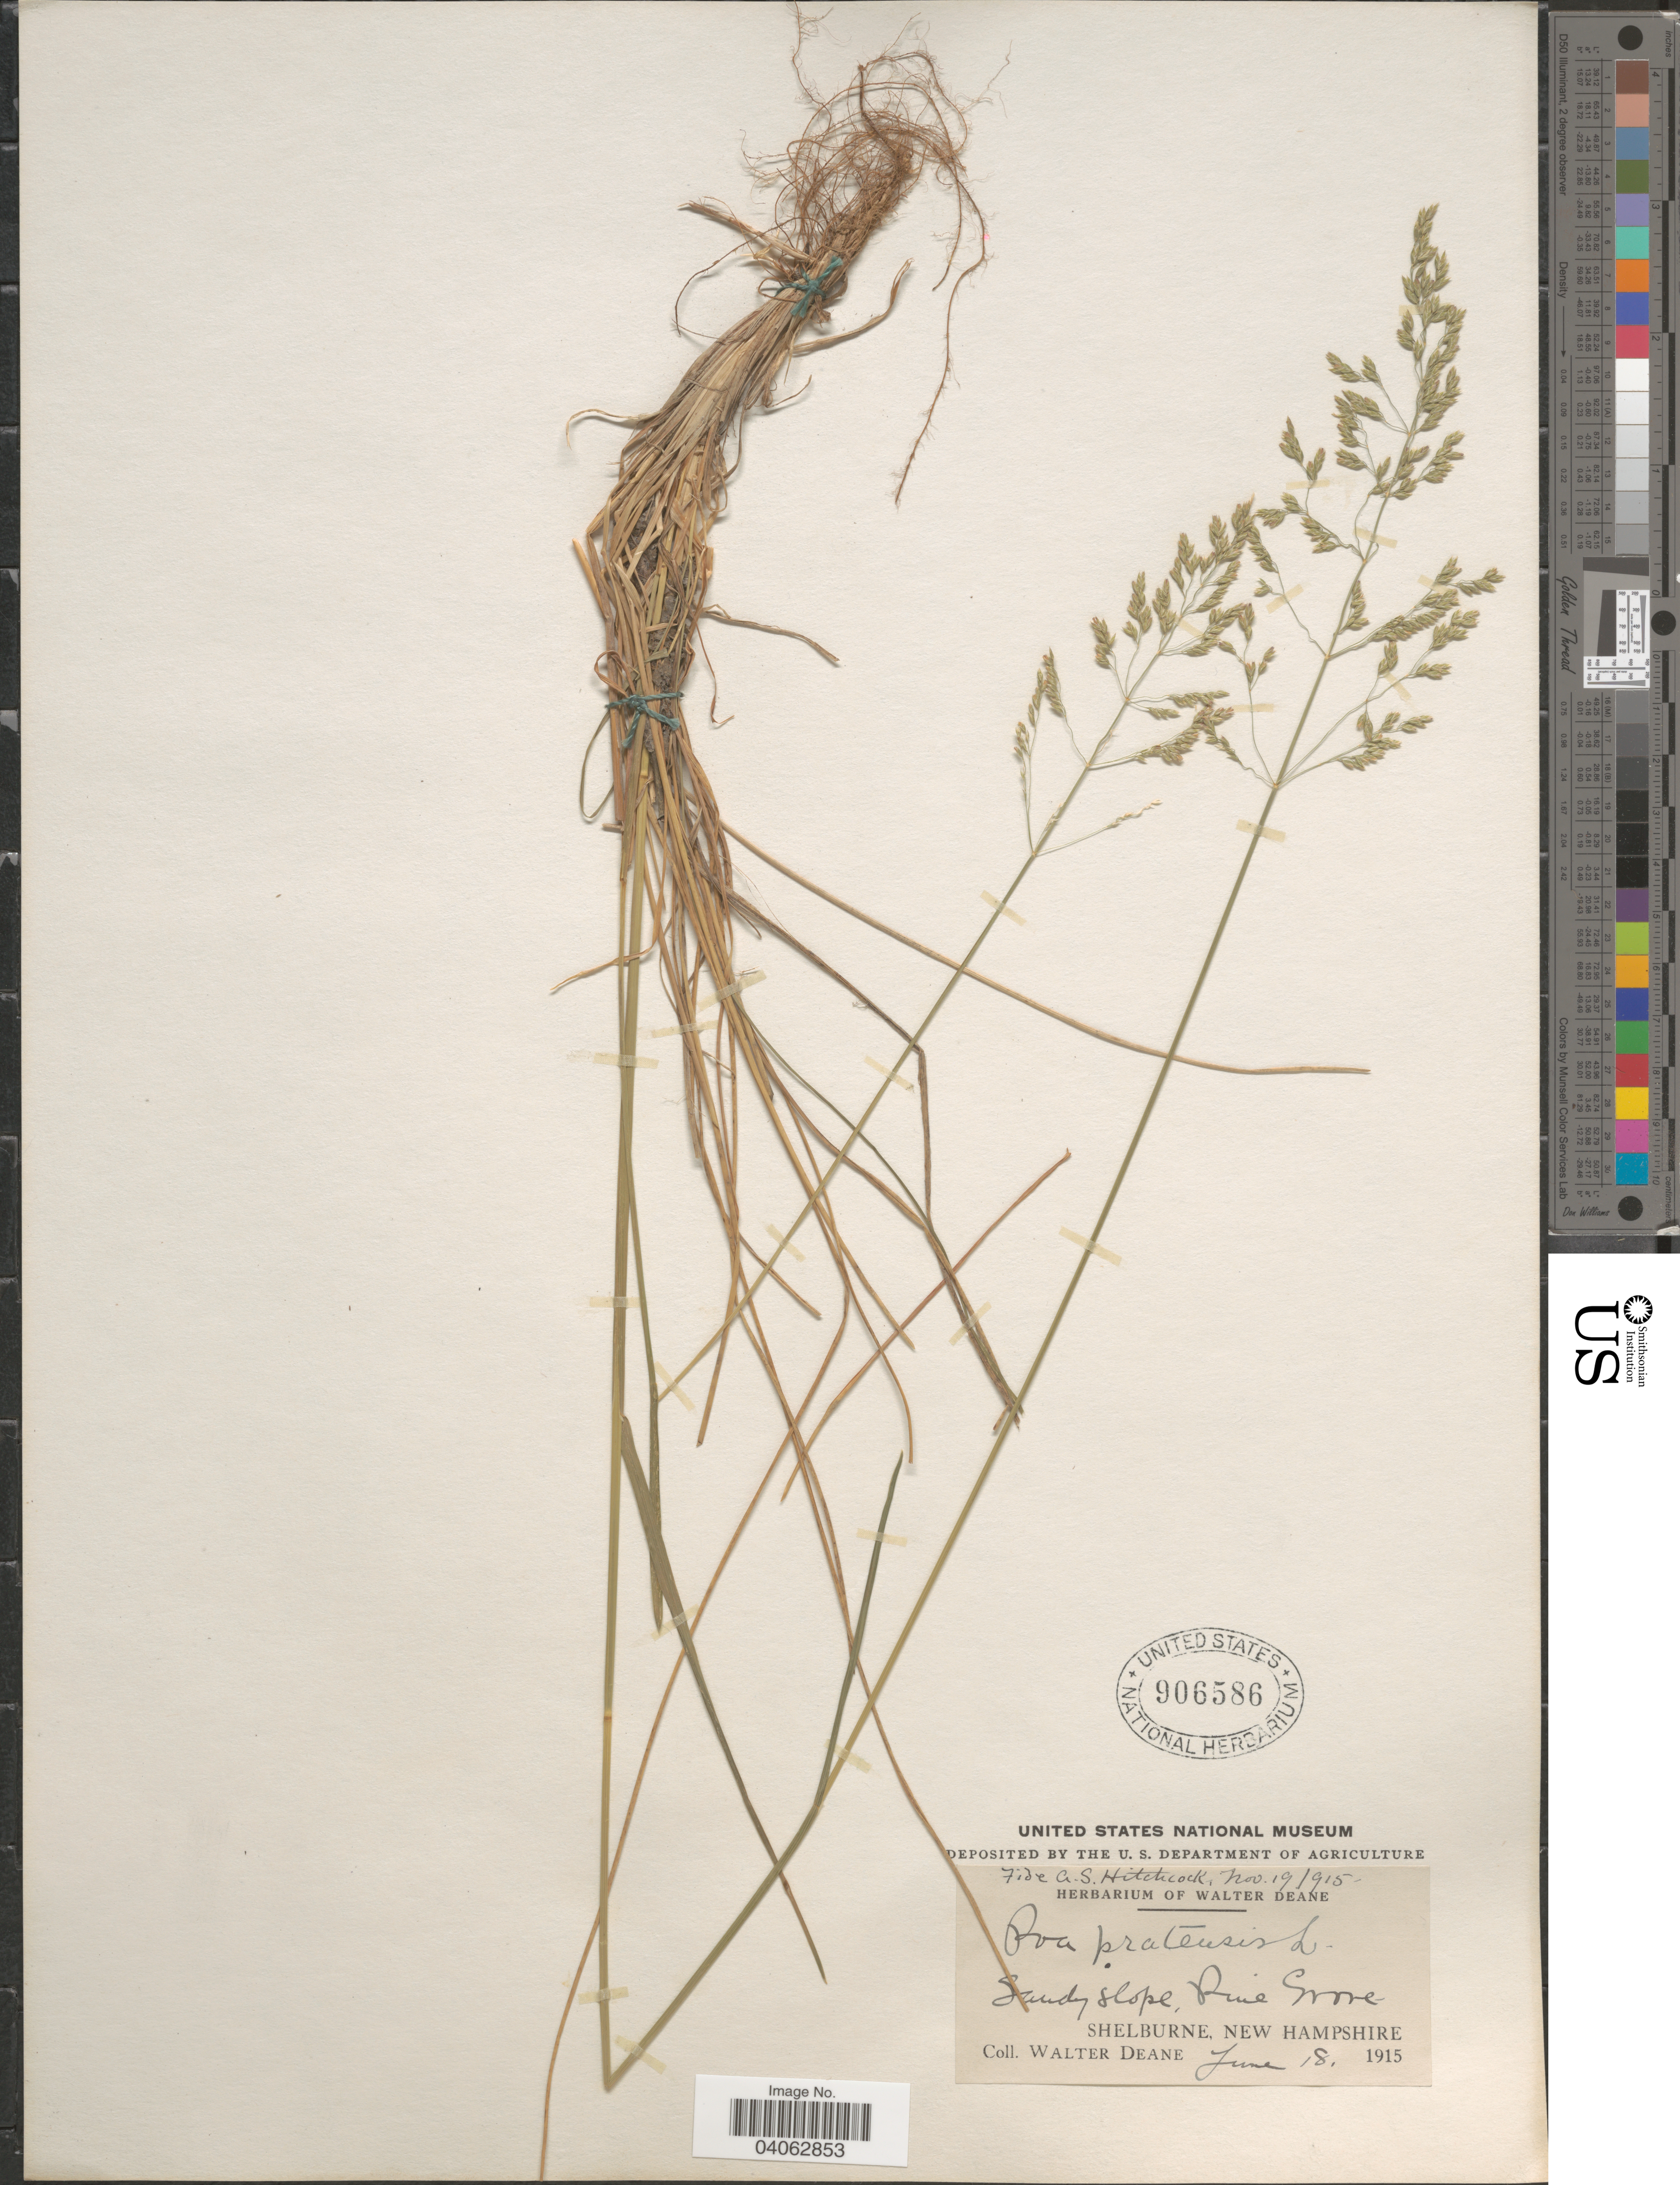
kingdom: Plantae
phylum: Tracheophyta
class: Liliopsida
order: Poales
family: Poaceae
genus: Poa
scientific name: Poa pratensis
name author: L.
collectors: W. Deane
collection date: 1915-06-18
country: United States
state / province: New Hampshire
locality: Sandy slope, Pine Grove. Shelburne.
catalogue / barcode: US 906586